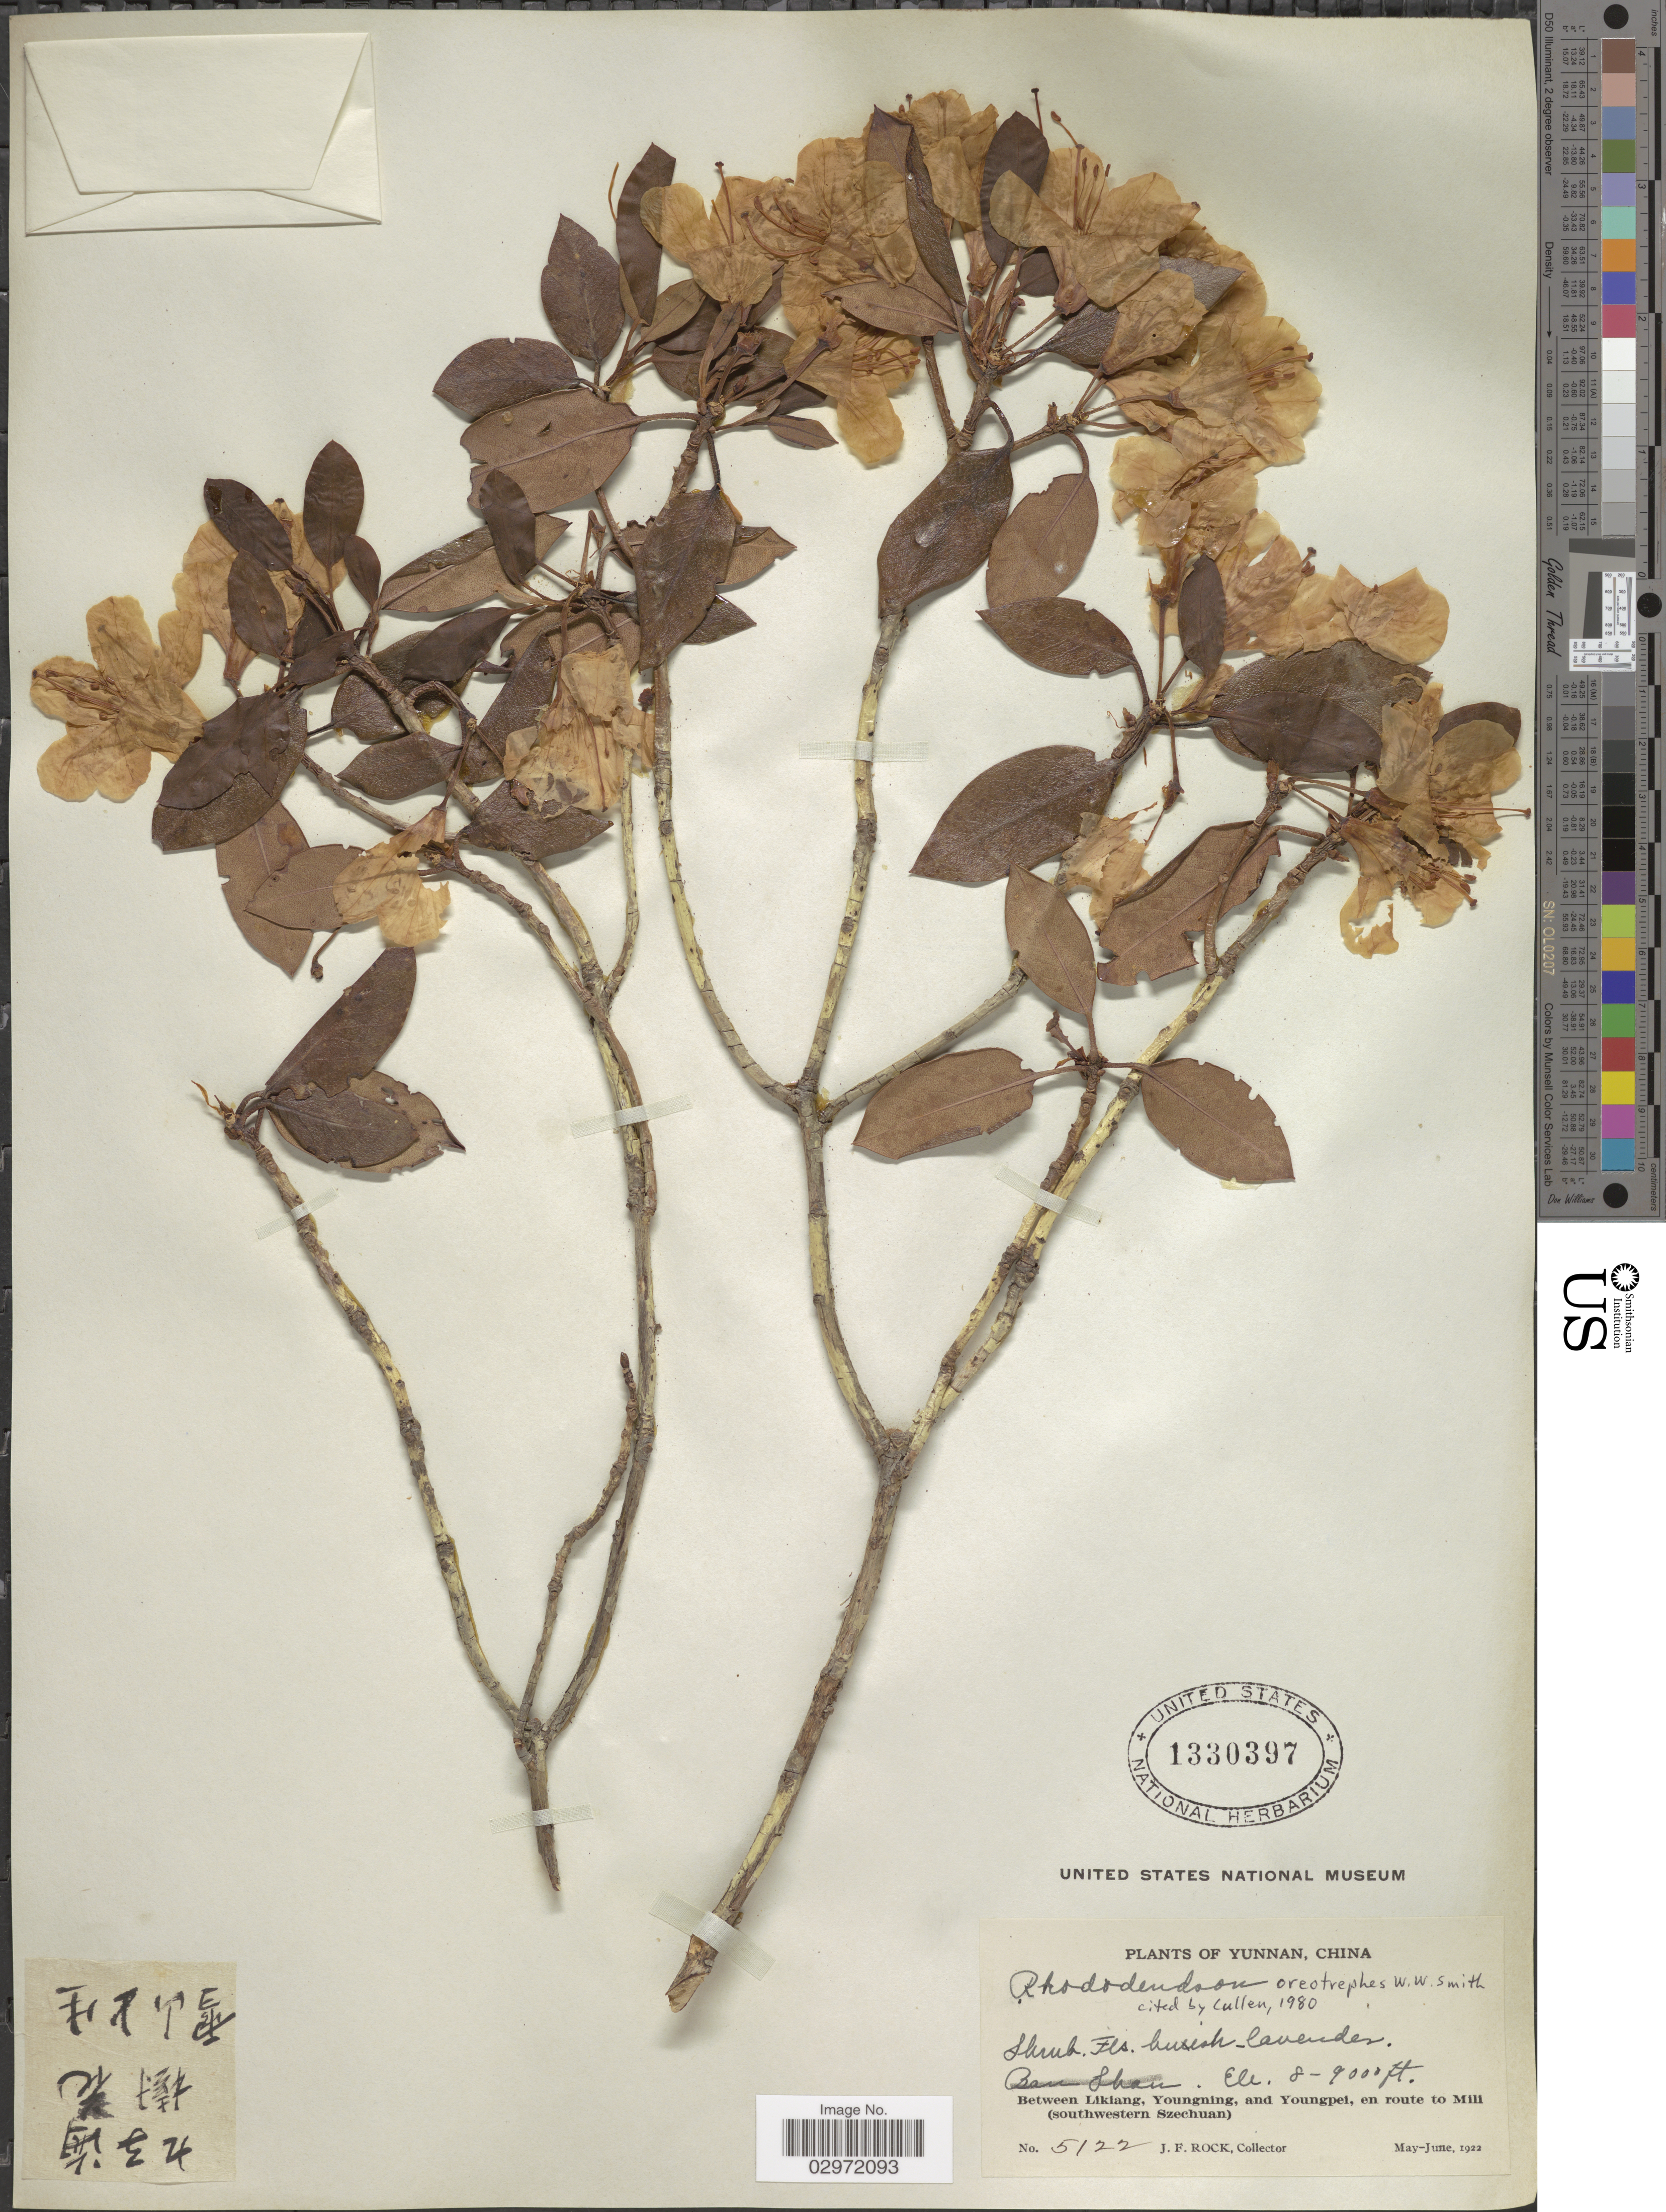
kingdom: Plantae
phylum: Tracheophyta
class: Magnoliopsida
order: Ericales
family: Ericaceae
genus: Rhododendron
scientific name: Rhododendron oreotrephes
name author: W.W. Sm.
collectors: J. Rock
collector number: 5122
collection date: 1922-05/1922-06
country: China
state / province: Yunnan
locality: Between Likiang, Youngning, and Youngpet, en route to Mili (southwestern Szechuan).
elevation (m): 2438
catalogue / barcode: US 1330397